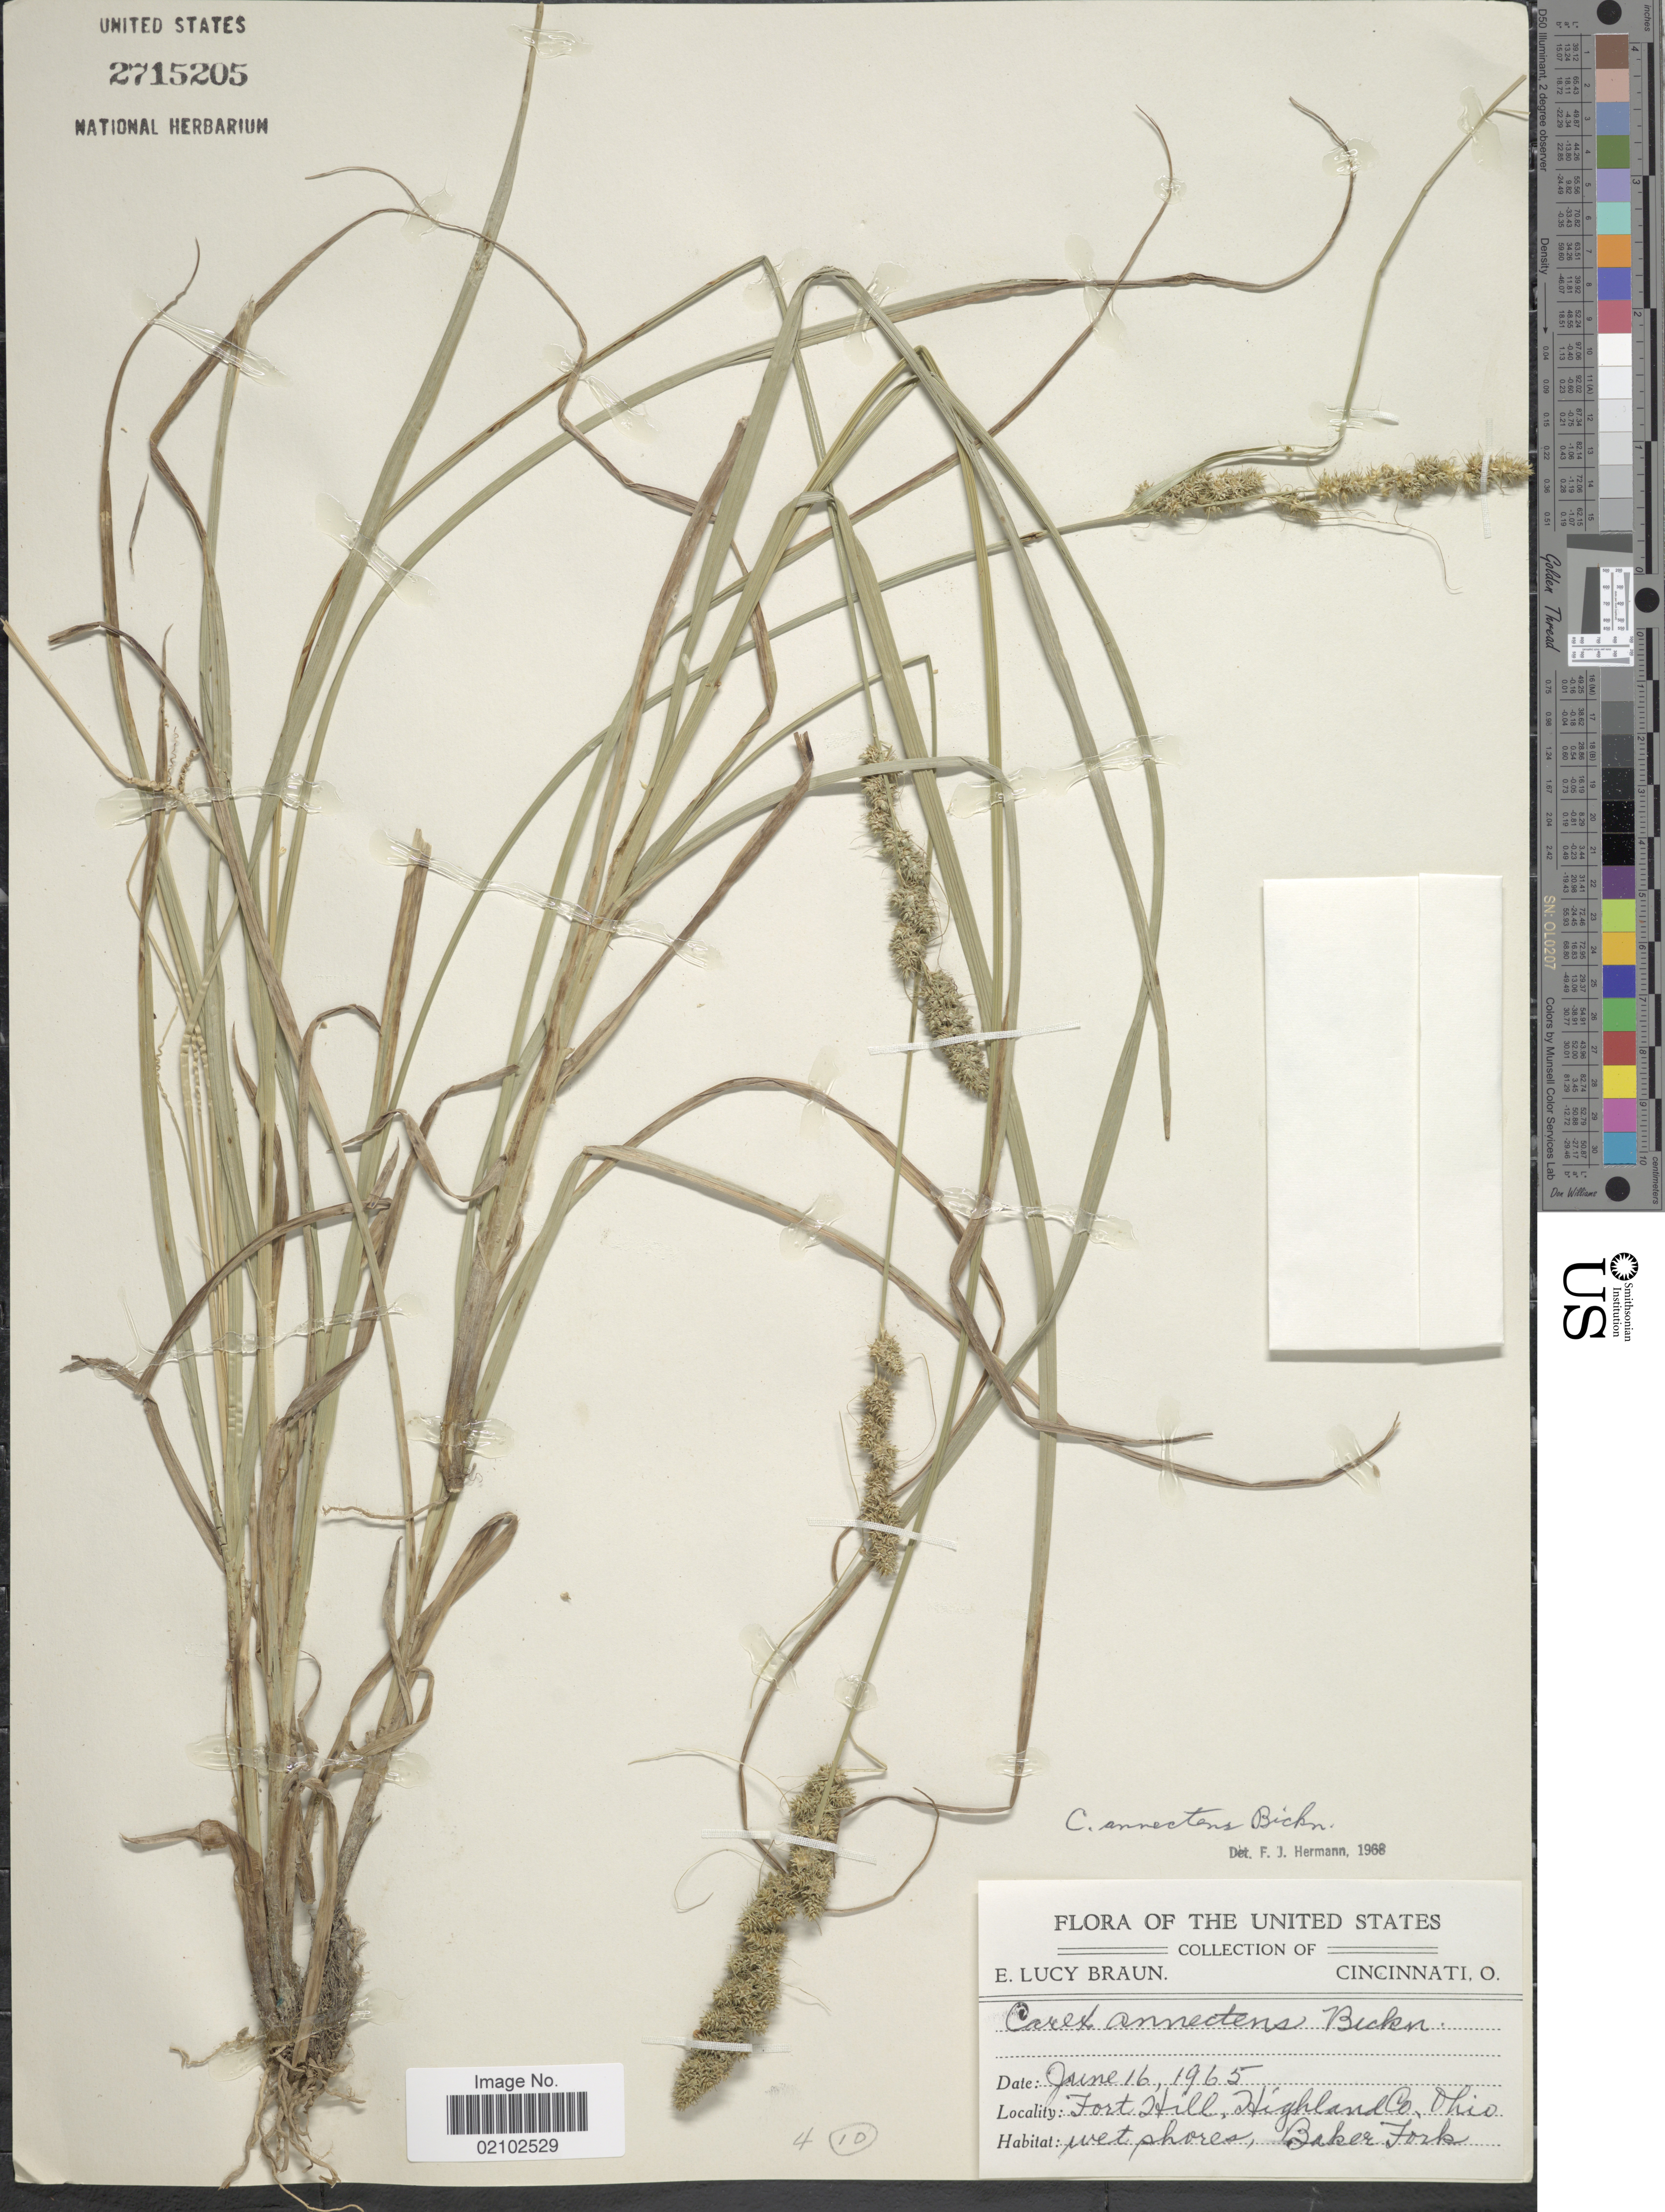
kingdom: Plantae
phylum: Tracheophyta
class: Liliopsida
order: Poales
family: Cyperaceae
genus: Carex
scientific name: Carex annectens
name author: (E.P. Bicknell) E.P. Bicknell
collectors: E. L. Braun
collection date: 1965-06-16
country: United States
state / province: Ohio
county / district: Highland County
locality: Fort Hill, wet shores, Baker Fork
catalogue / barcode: US 2715205